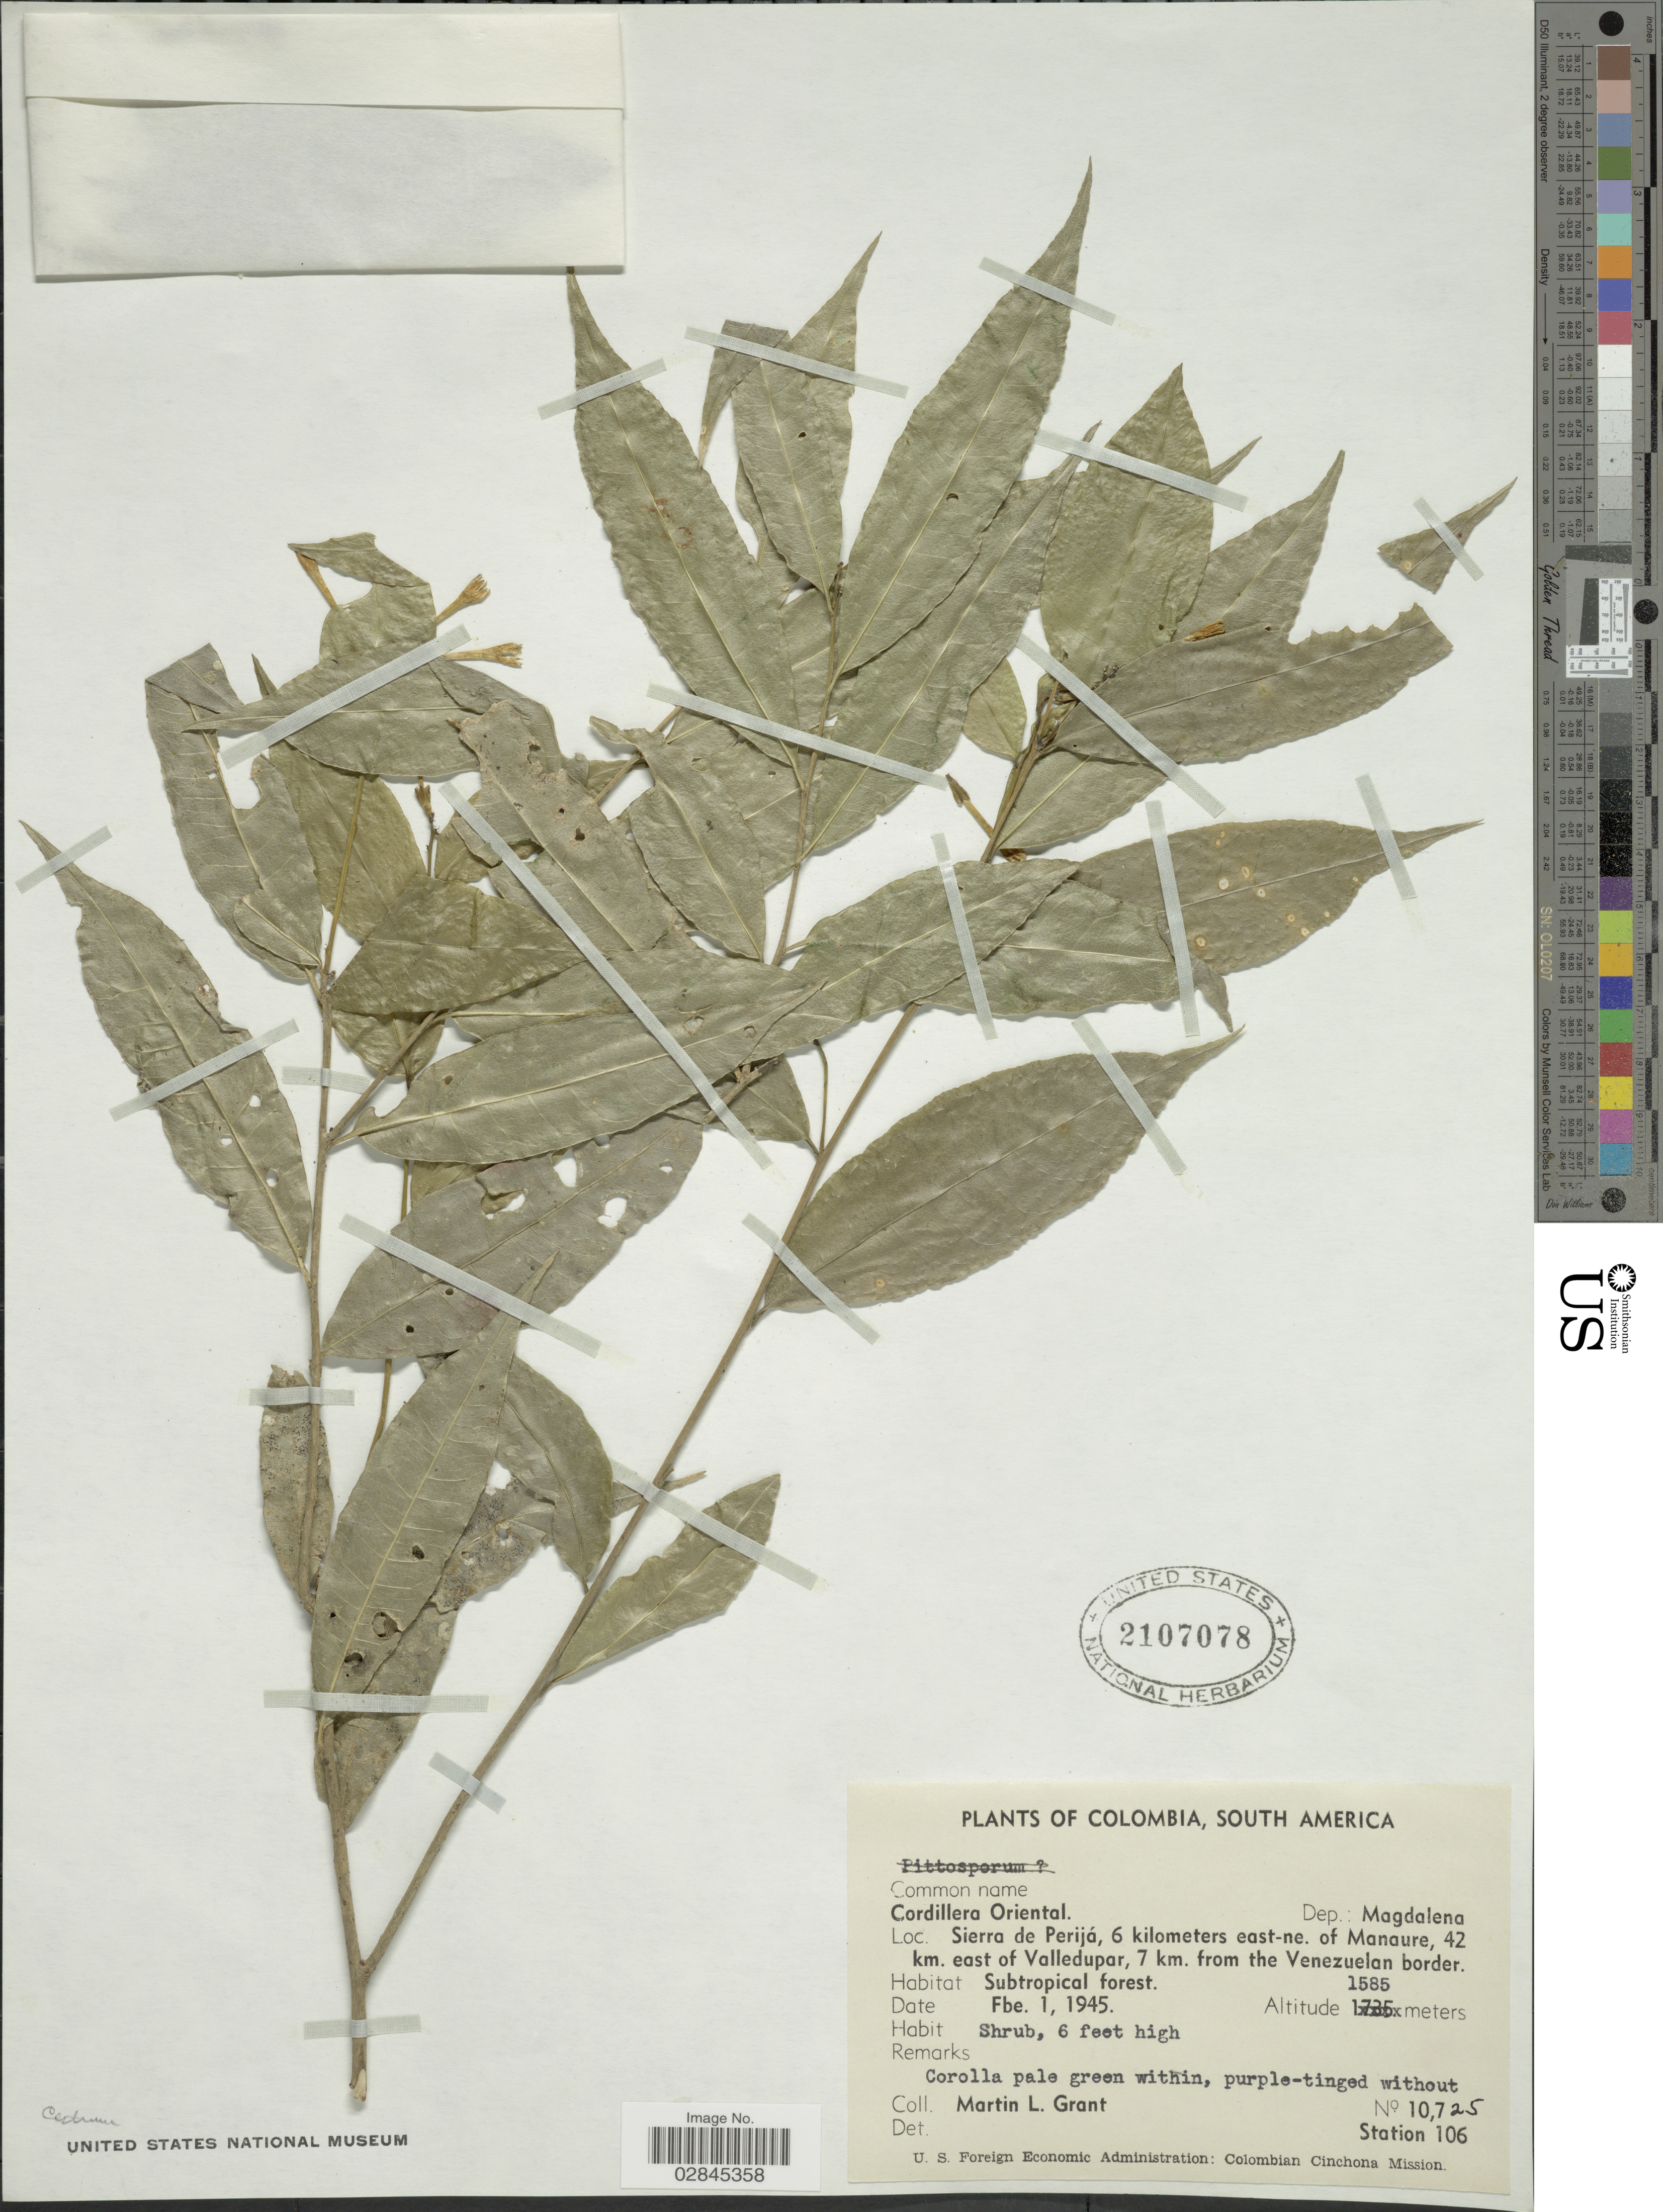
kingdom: Plantae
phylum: Tracheophyta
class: Magnoliopsida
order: Solanales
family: Solanaceae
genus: Cestrum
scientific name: Cestrum sp.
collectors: M. L. Grant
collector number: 10725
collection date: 1945-02-01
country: Colombia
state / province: Magdalena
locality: Cordillera Oriental. Dep.: Magdalena. Sierra de Perijá 6 kilomters east-ne. of Manaure, 42 km. east of Valledupar, 7 km. from the Venezuelan border. Station 106.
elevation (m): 1585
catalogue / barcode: US 2107078